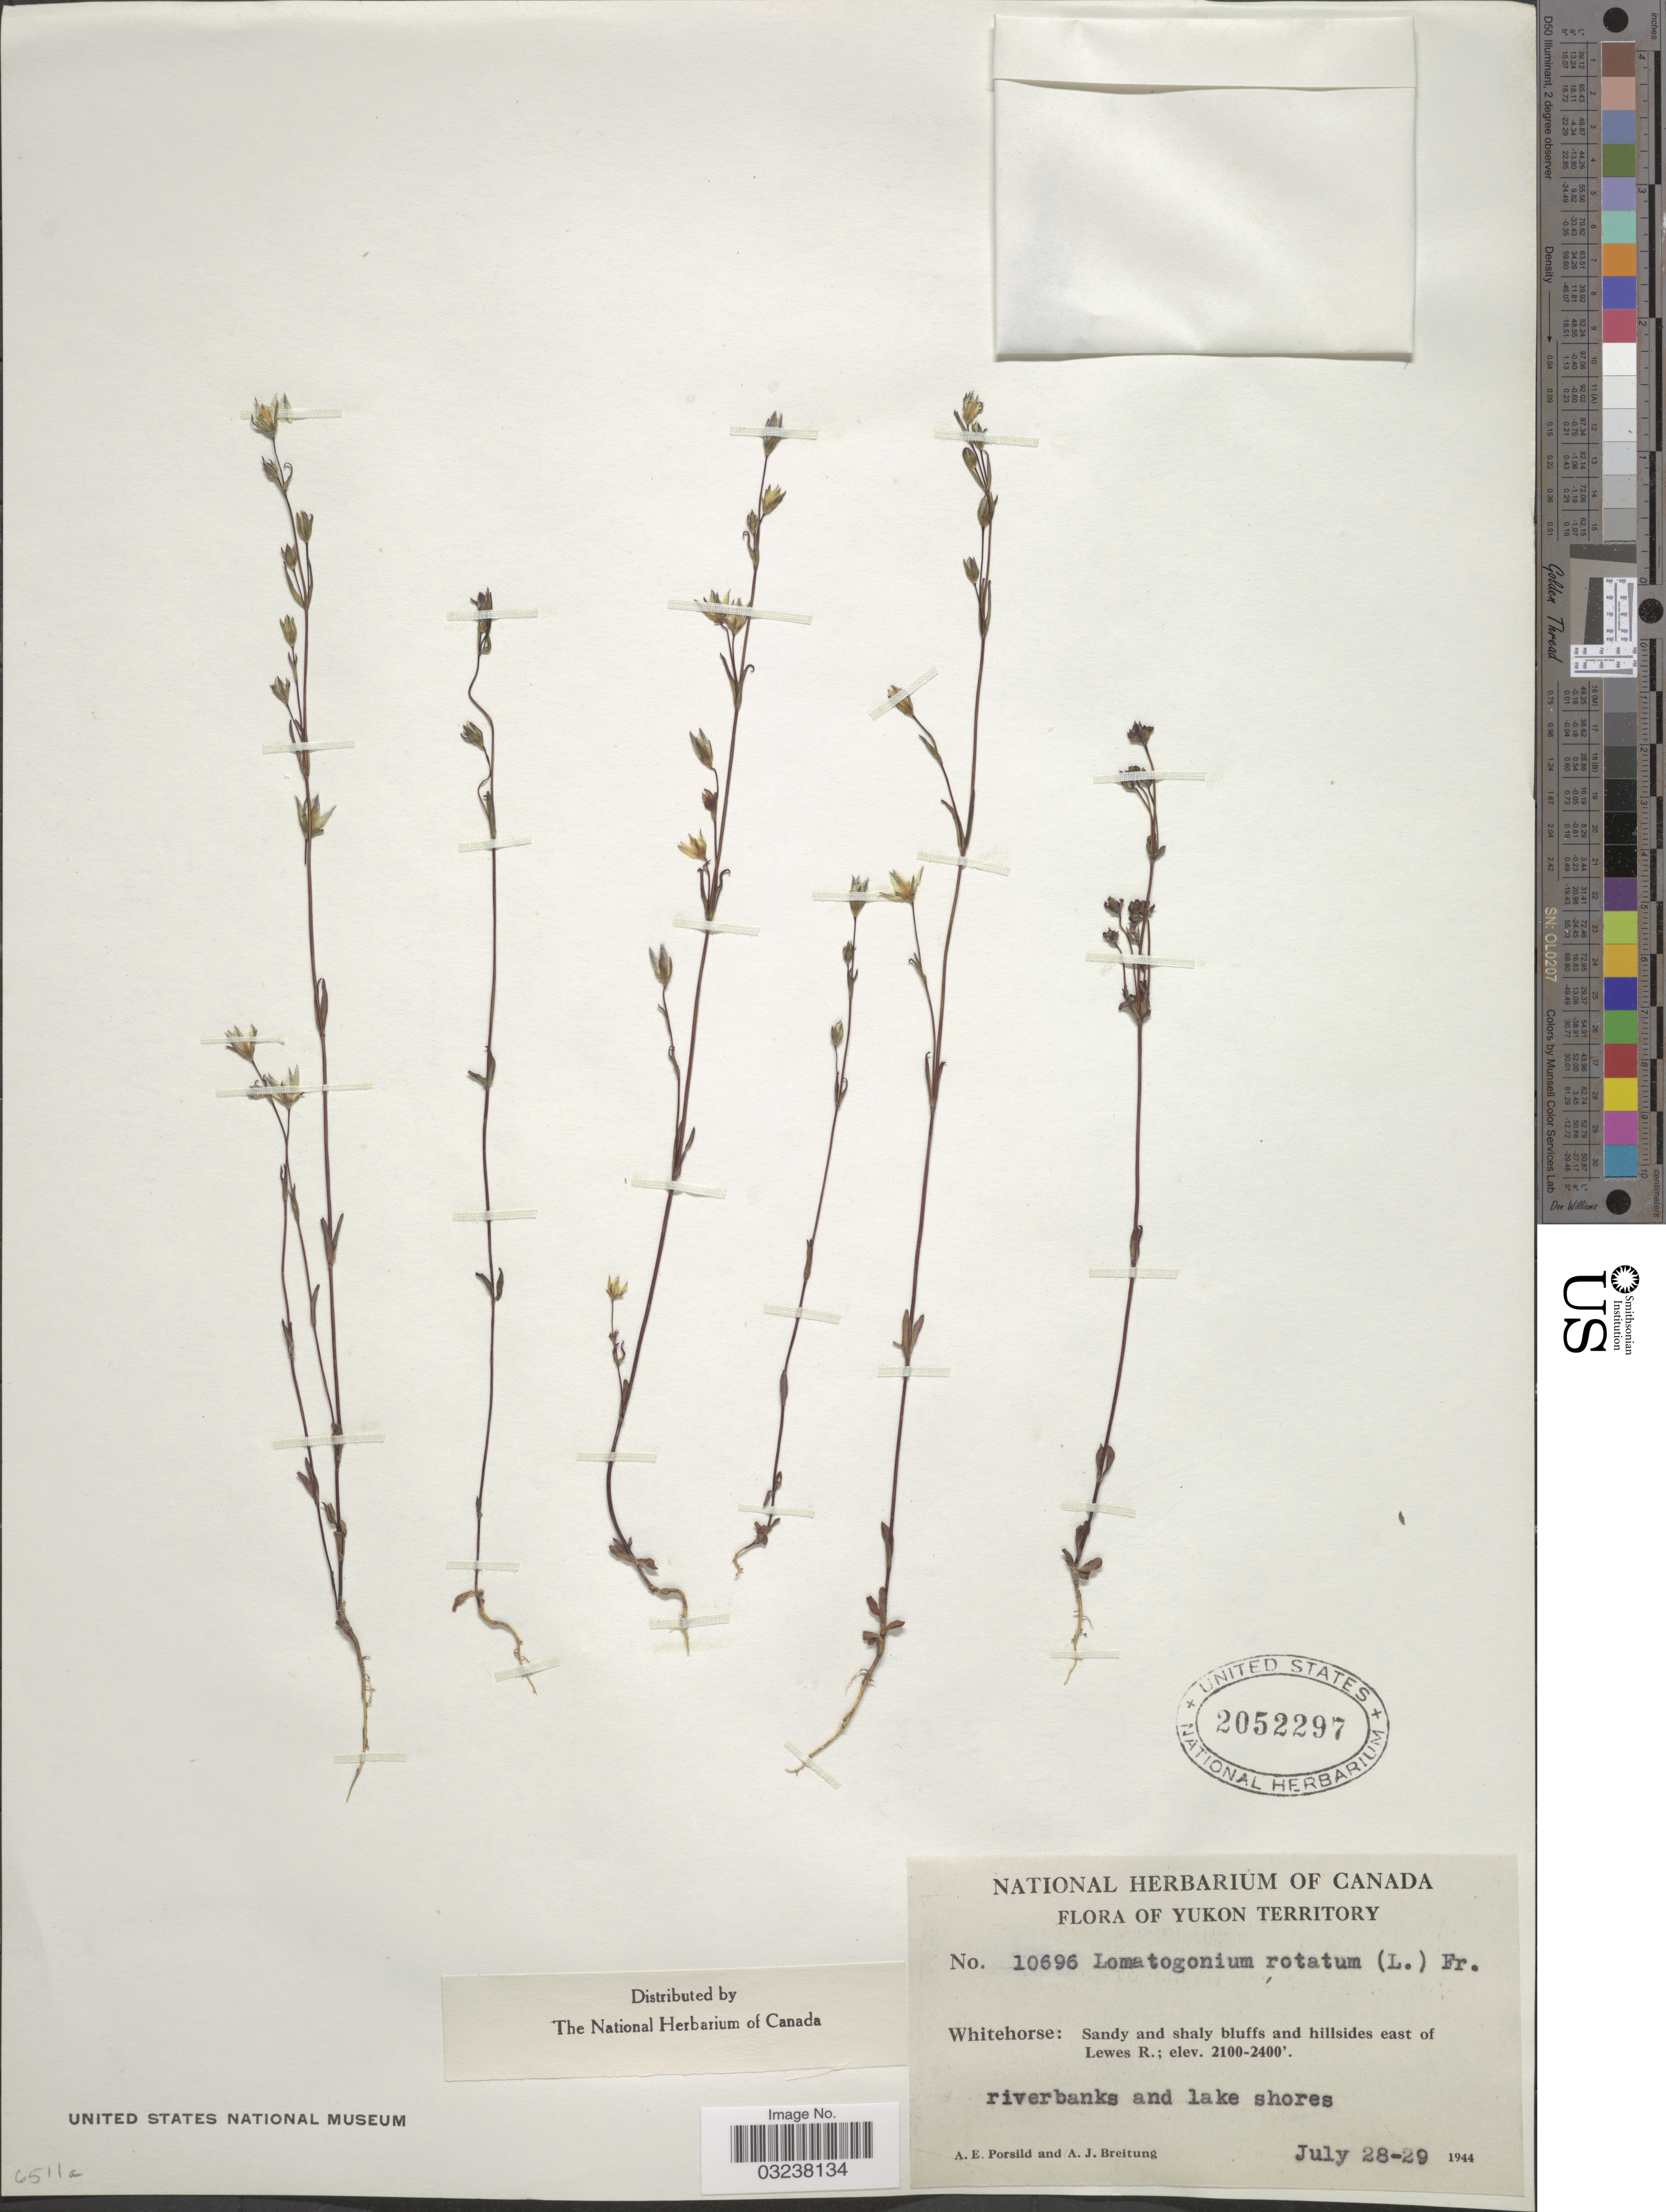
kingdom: Plantae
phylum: Tracheophyta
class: Magnoliopsida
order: Gentianales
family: Gentianaceae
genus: Lomatogonium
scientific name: Lomatogonium rotatum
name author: (L.) Fr.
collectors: A. E. Porsild & A. Breitung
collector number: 10696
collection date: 1944-07-28/1944-07-29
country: Canada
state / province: Yukon Territory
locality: Whitehorse: Sandy and shaly bluffs and hillsides east of Lewes R.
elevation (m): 640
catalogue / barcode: US 2052297